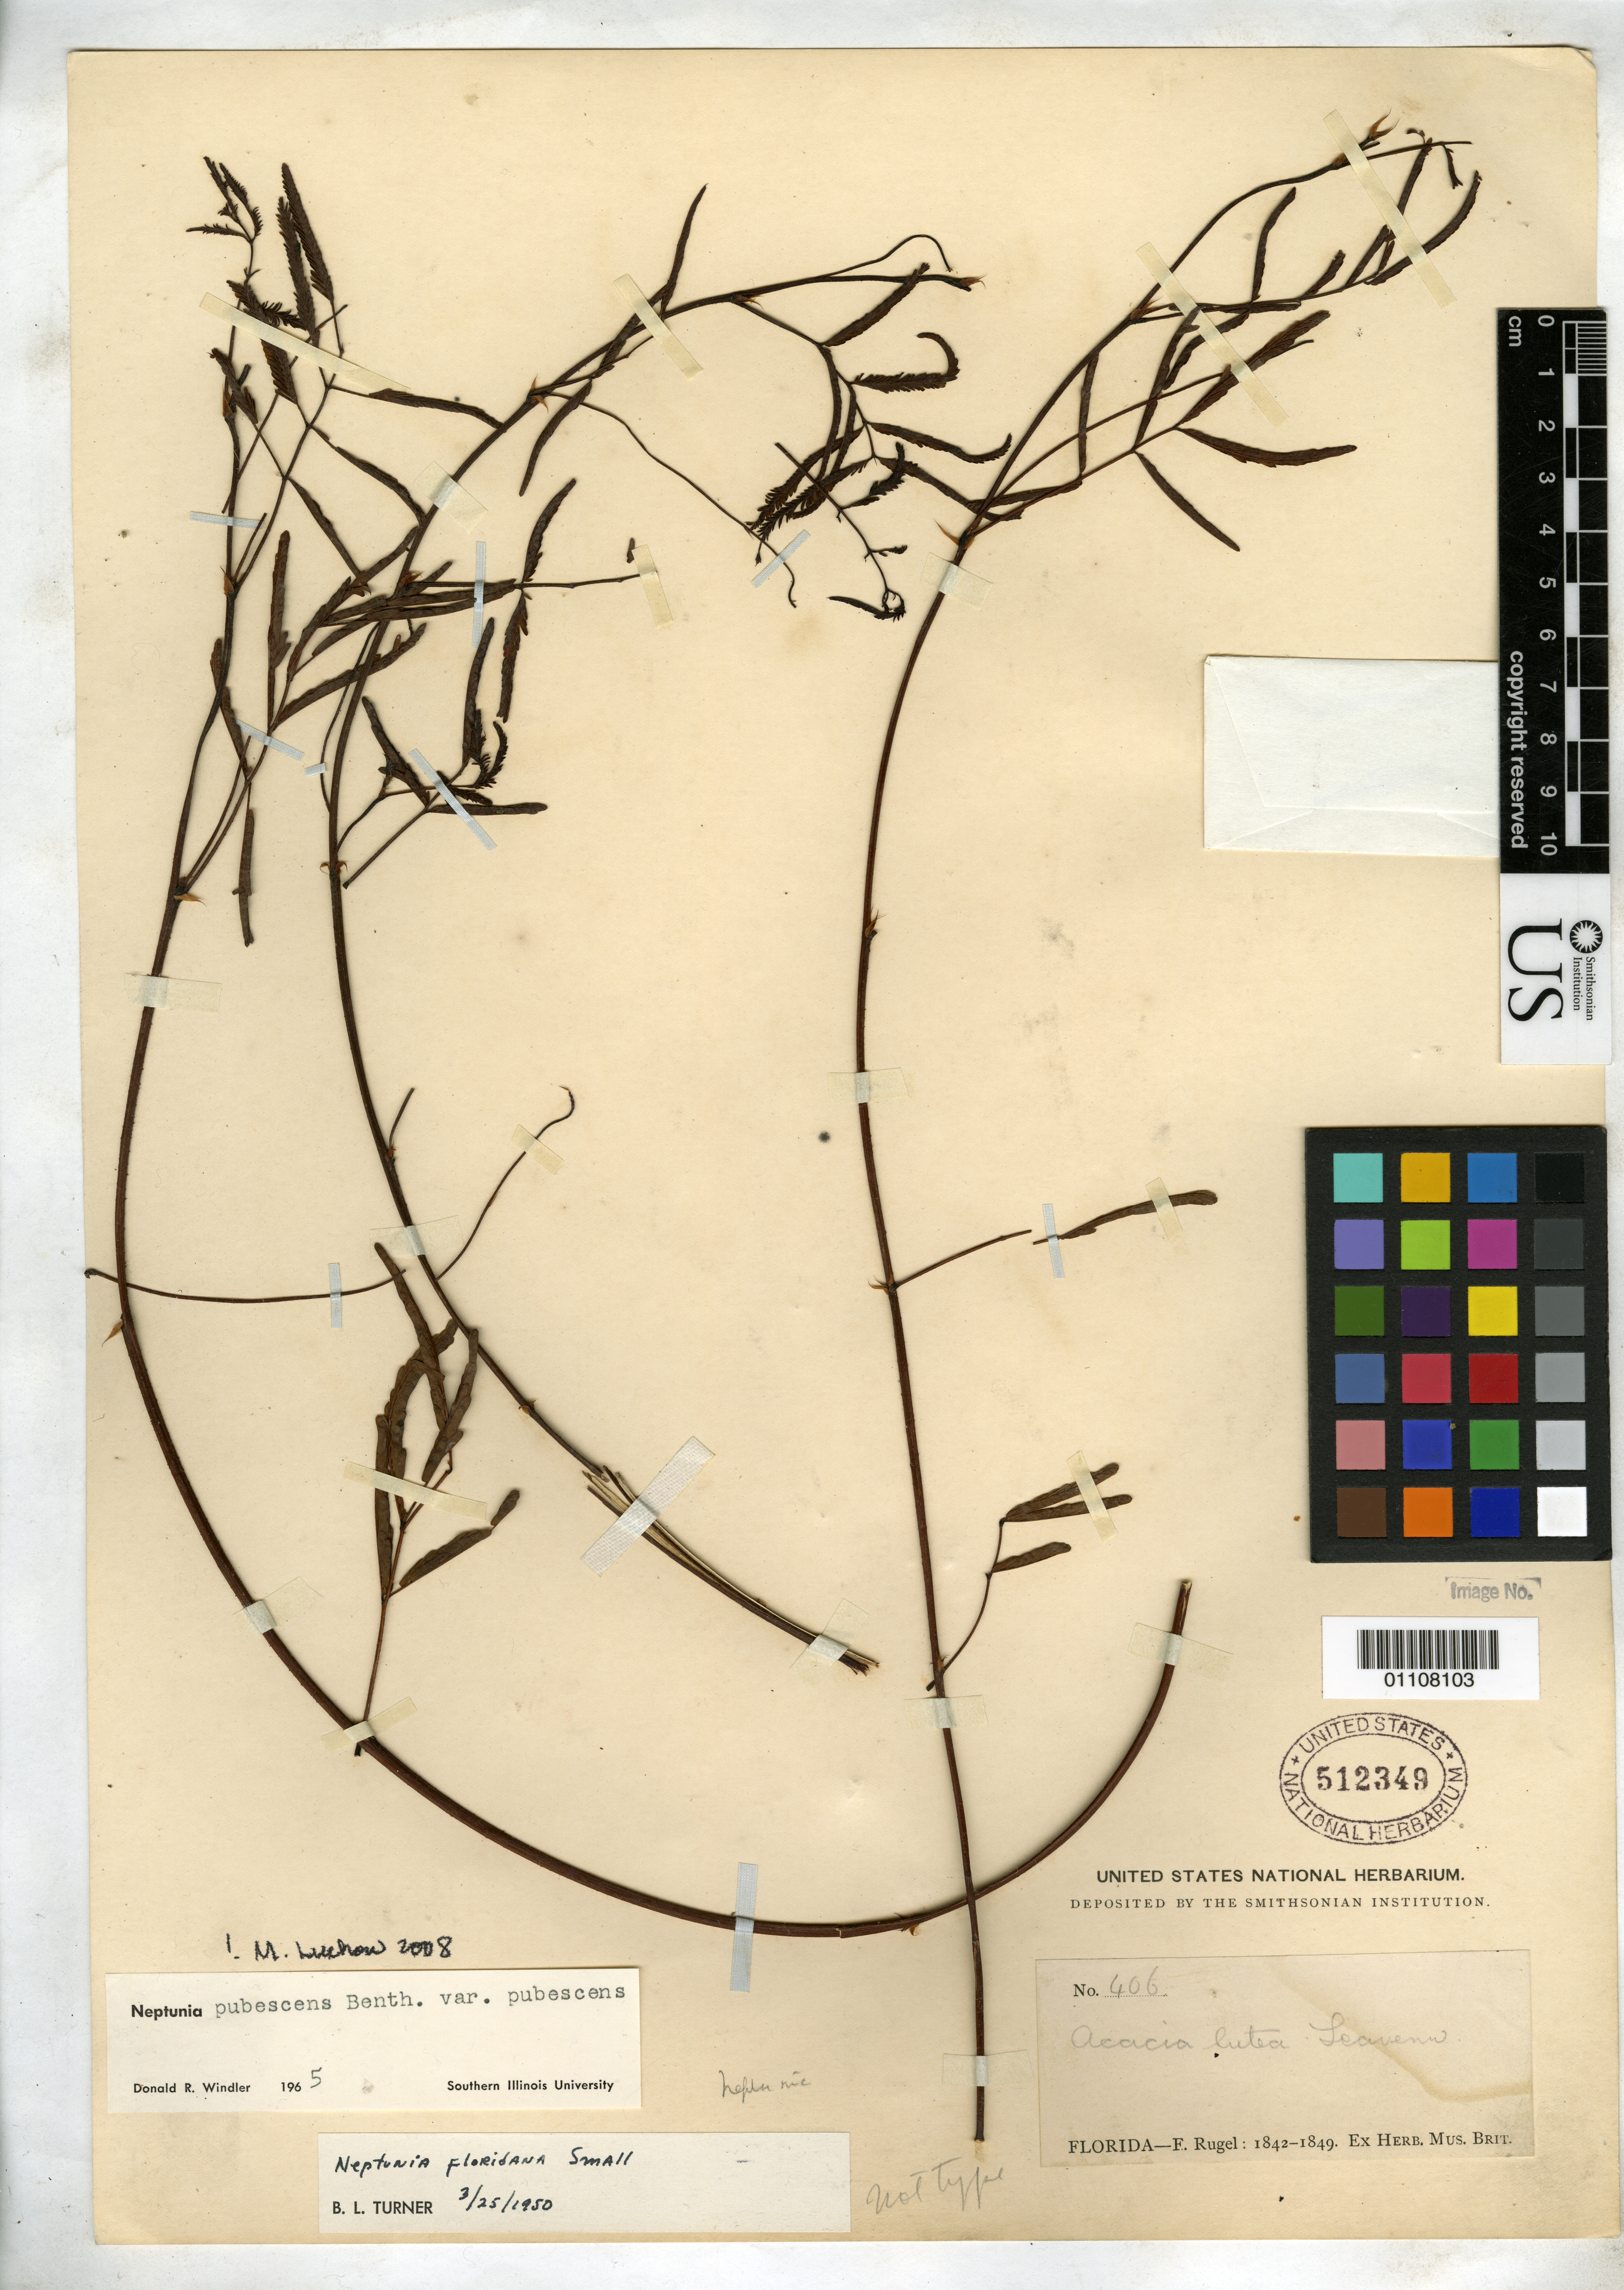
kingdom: Plantae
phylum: Tracheophyta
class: Magnoliopsida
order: Fabales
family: Fabaceae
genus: Neptunia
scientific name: Neptunia floridana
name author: Small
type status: Possible Syntype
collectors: F. Rugel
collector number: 406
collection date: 1842/1849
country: United States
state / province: Florida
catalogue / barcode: US 512349